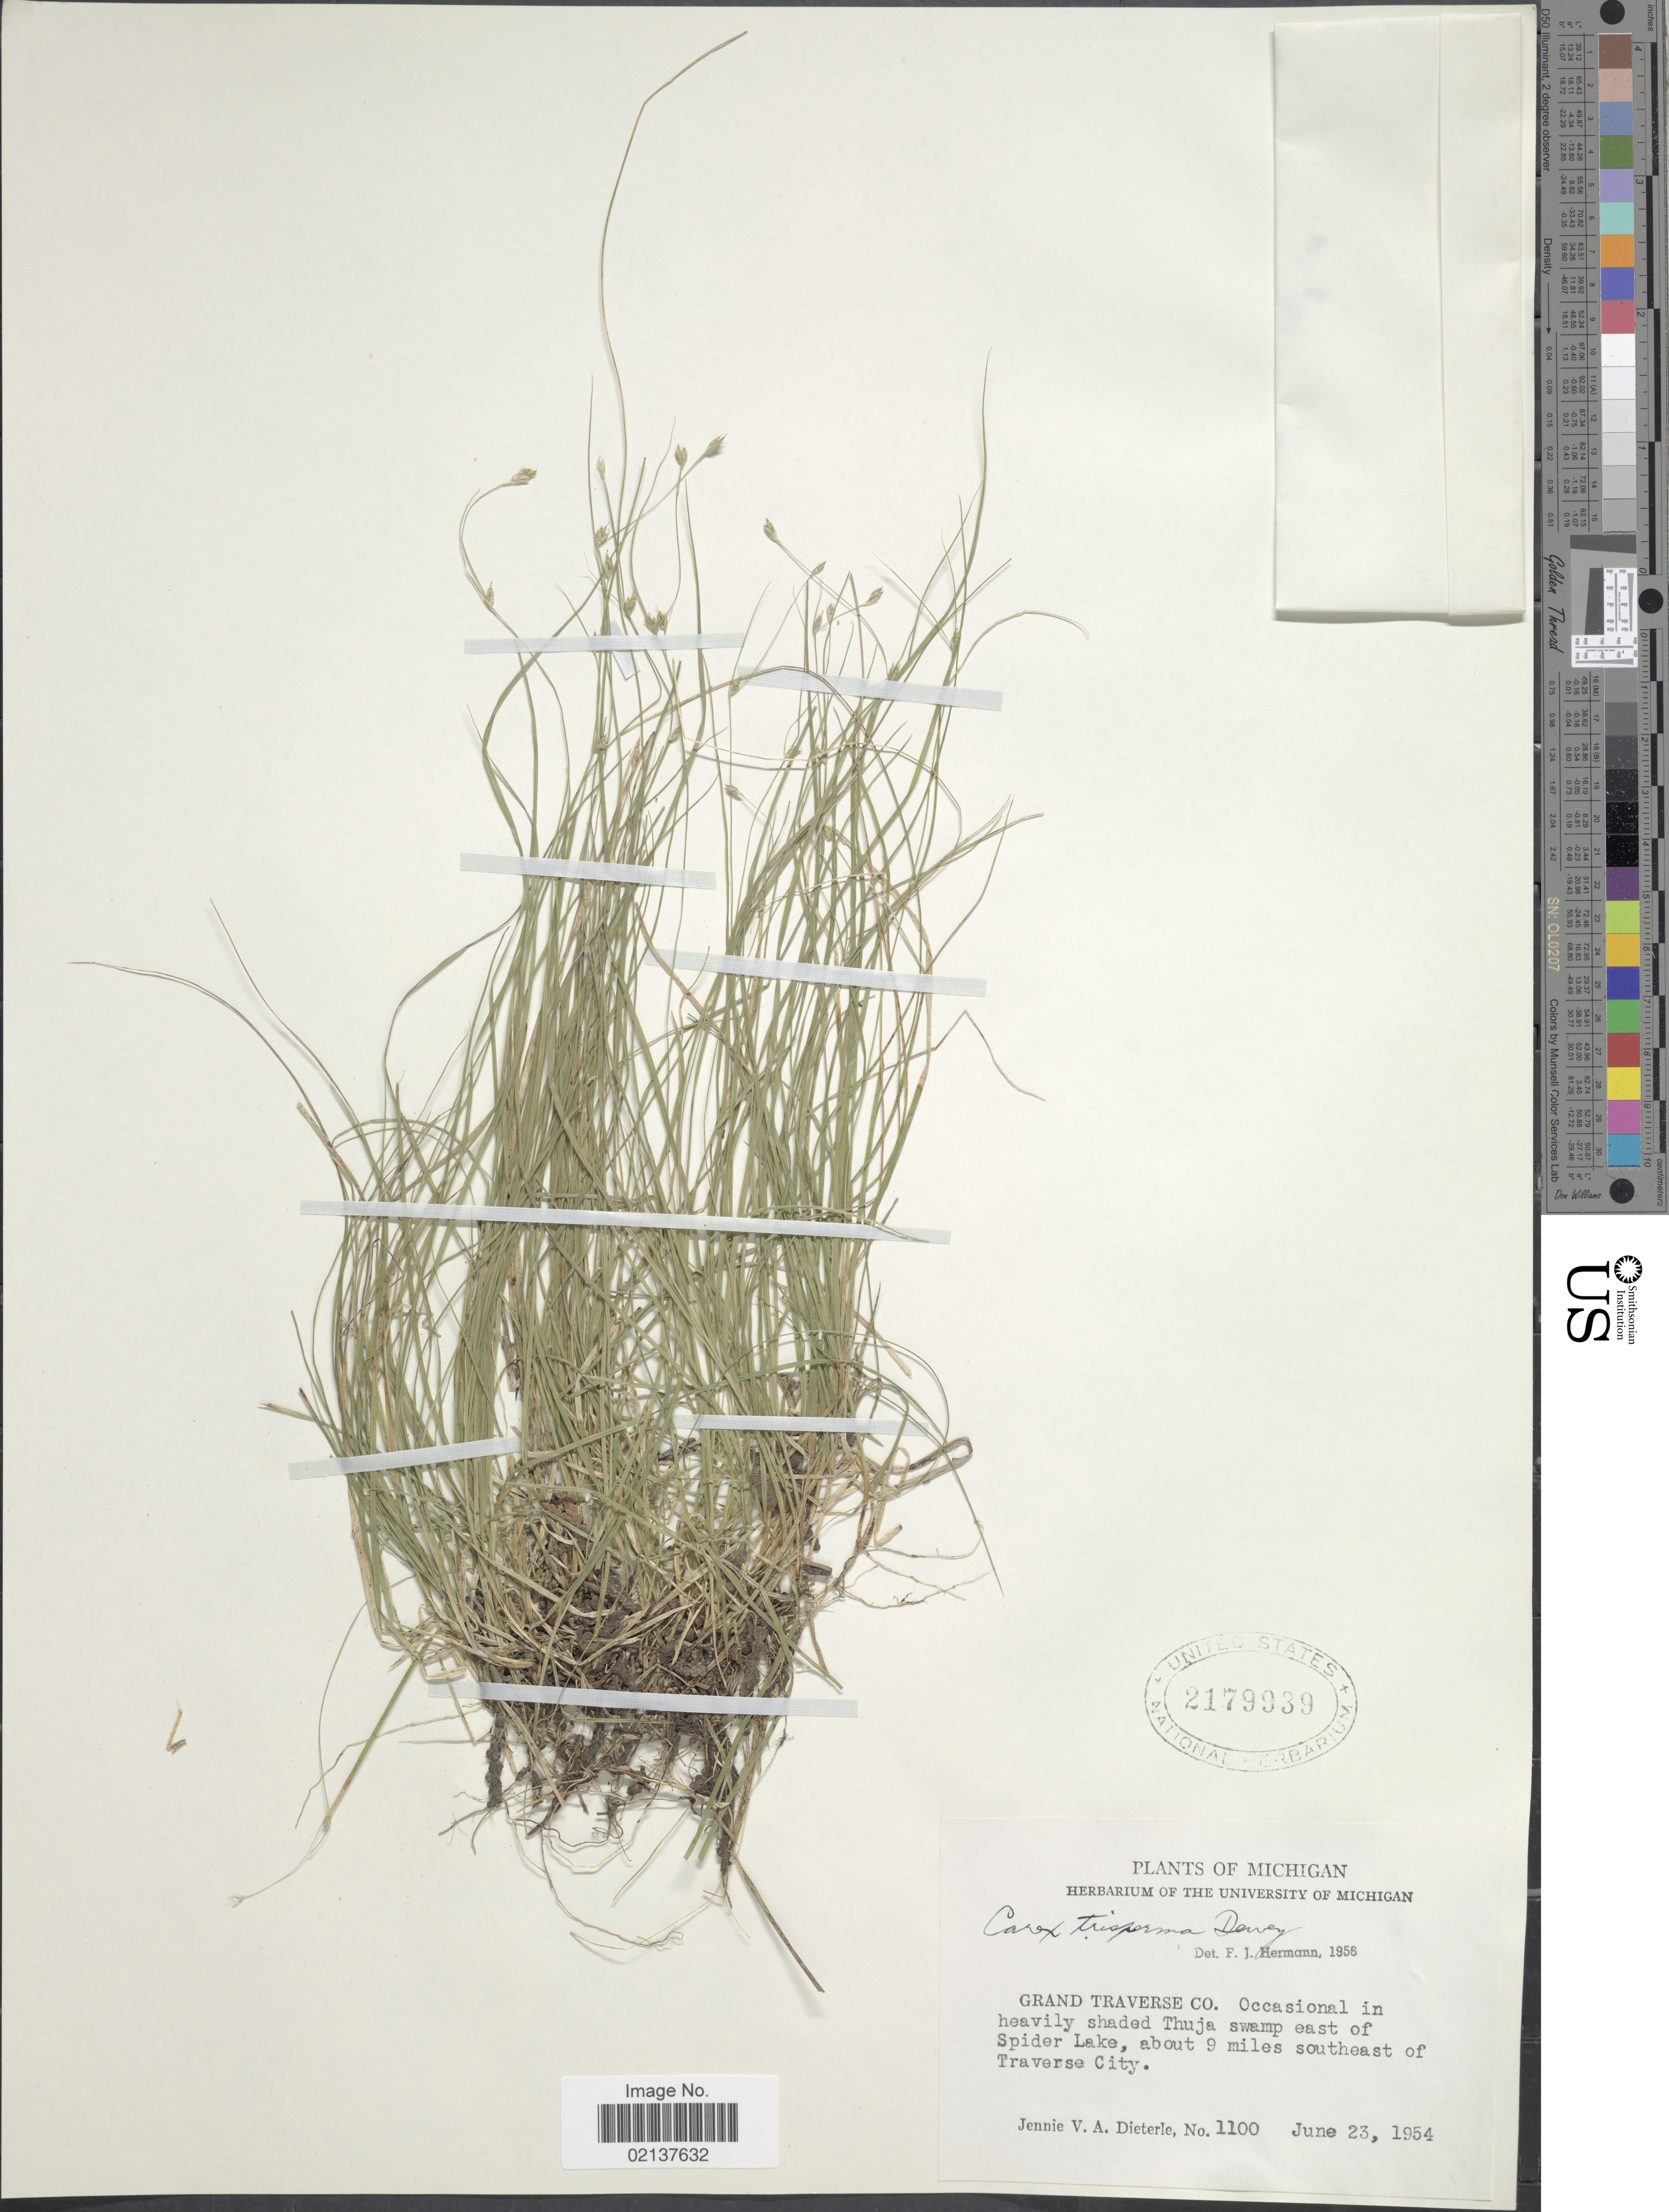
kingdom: Plantae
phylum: Tracheophyta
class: Liliopsida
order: Poales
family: Cyperaceae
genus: Carex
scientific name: Carex trisperma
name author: Dewey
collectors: J. Dieterle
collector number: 1100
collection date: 1954-06-23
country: United States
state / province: Michigan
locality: Grand Traverse Co, Thuja swamp east of Spider Lake, about 9 miles southeast of Traverse City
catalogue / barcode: US 2179939